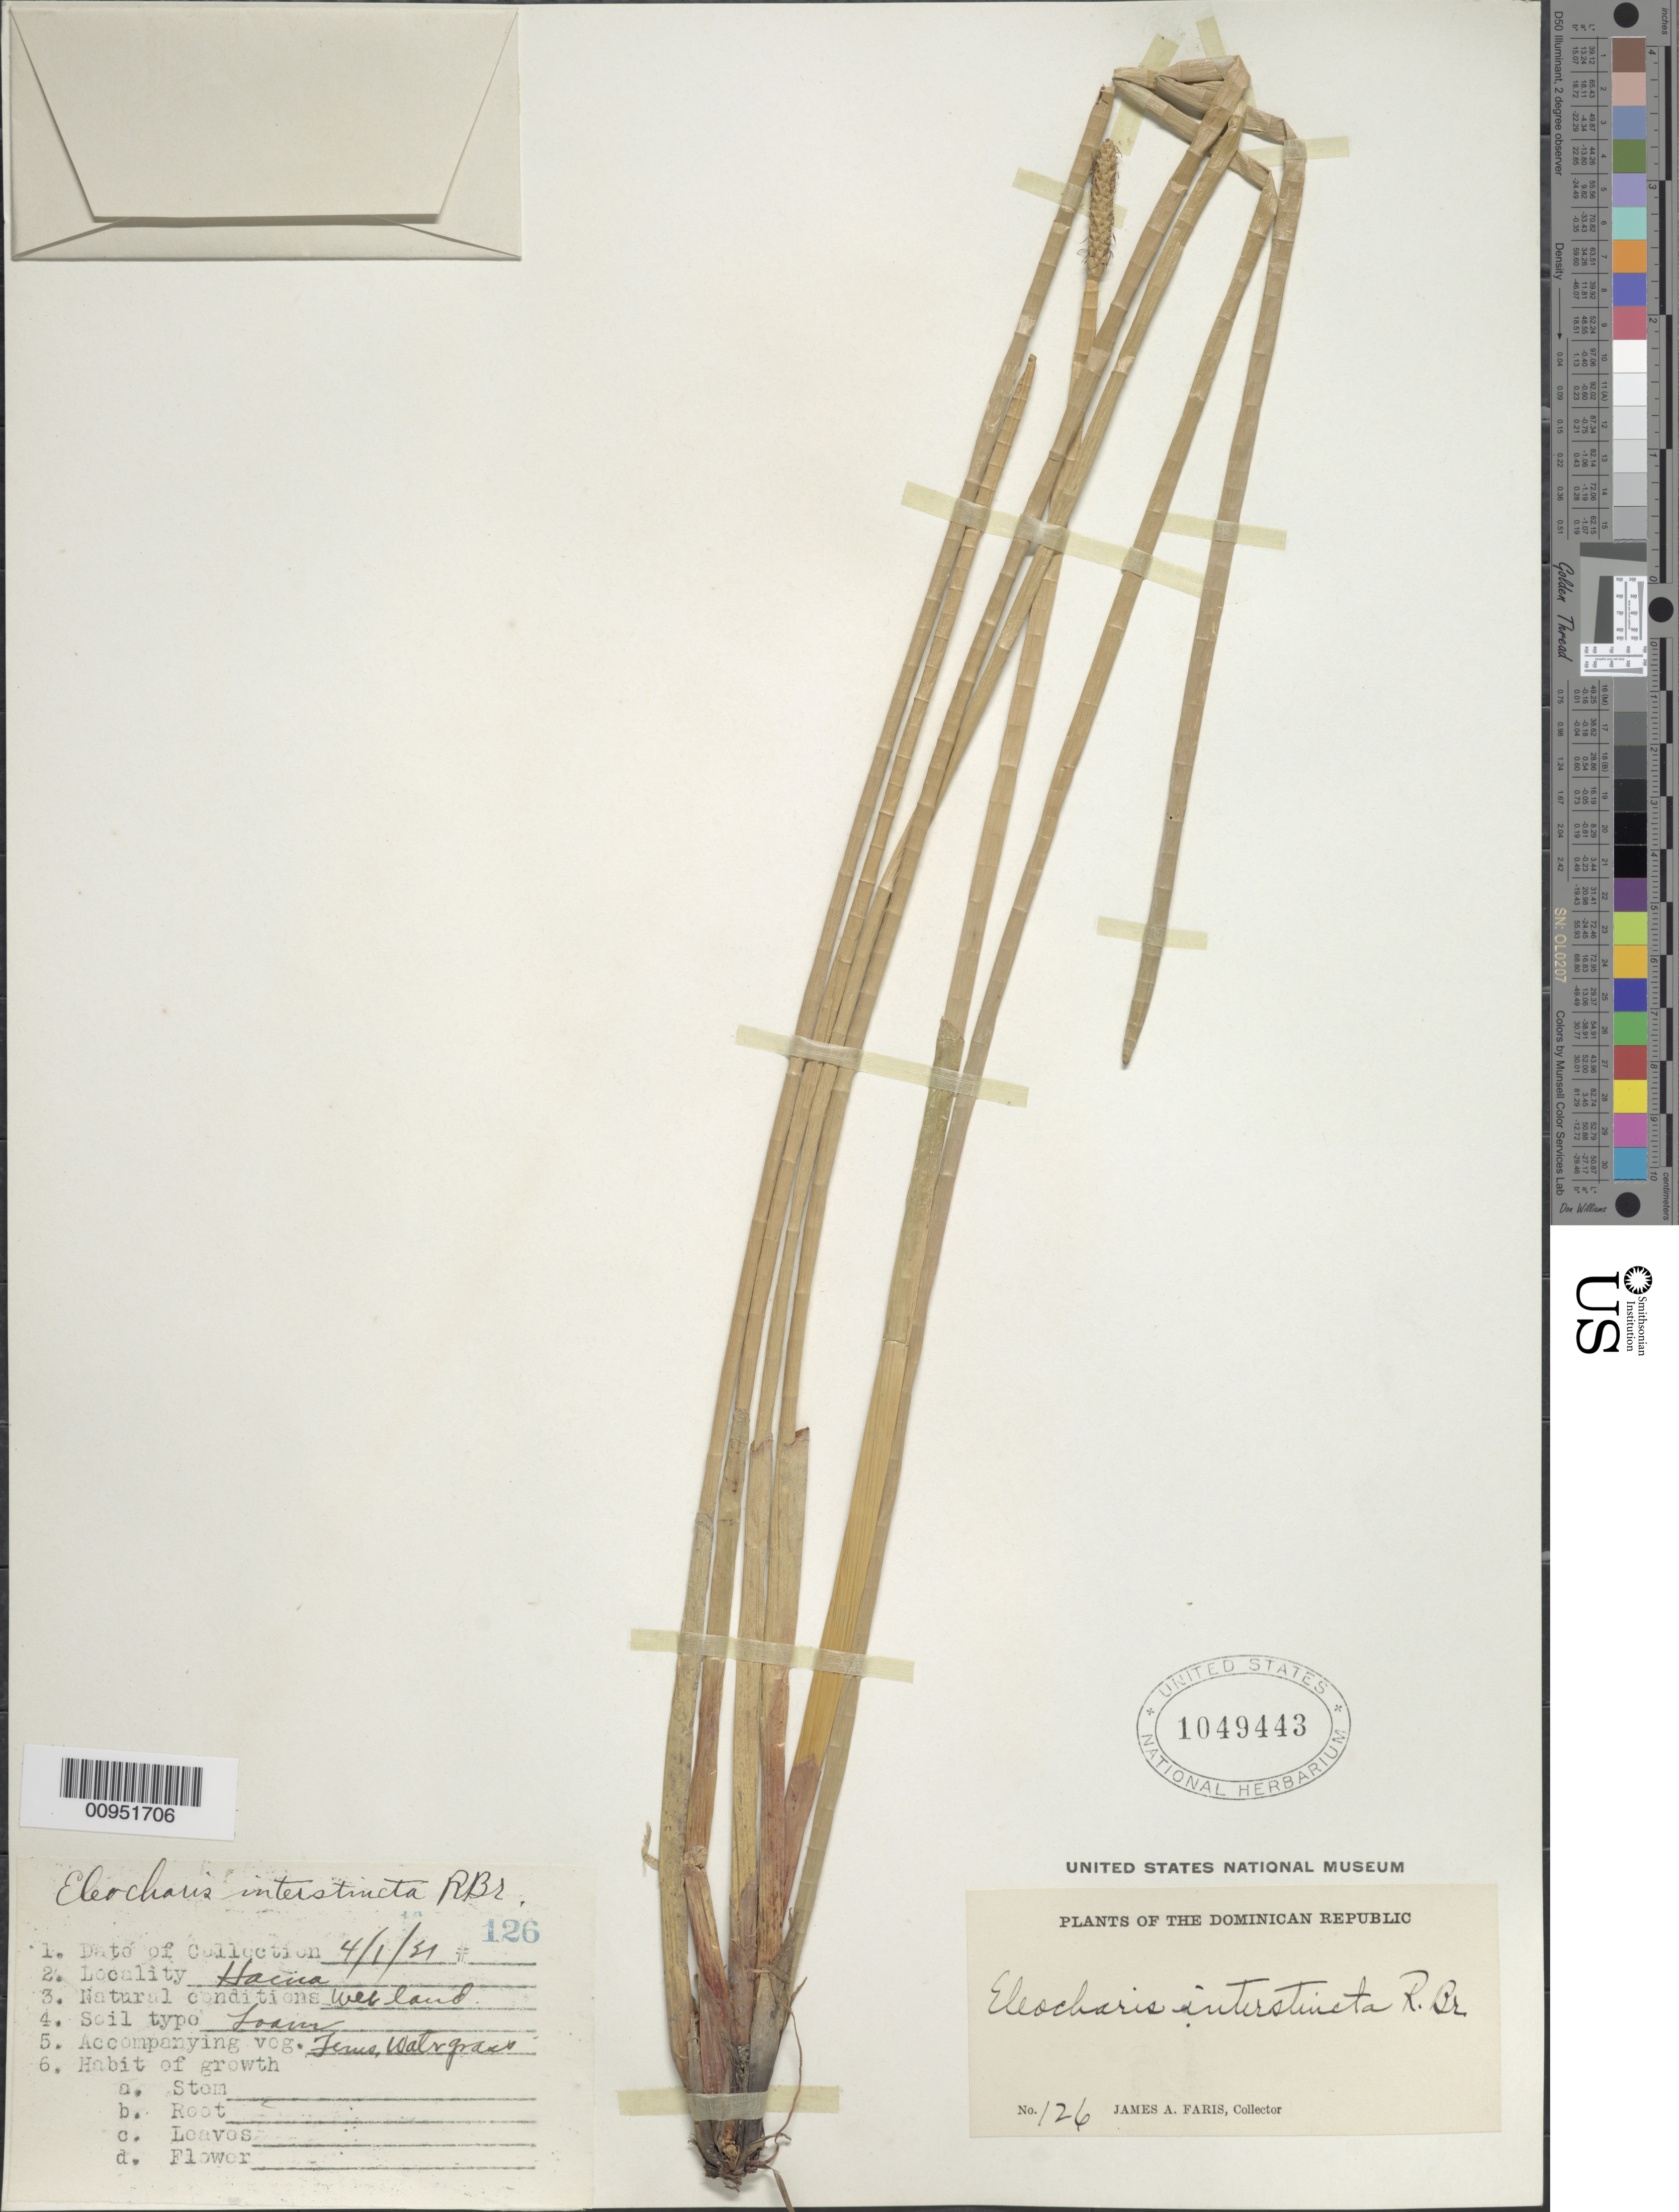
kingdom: Plantae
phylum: Tracheophyta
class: Liliopsida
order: Poales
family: Cyperaceae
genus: Eleocharis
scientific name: Eleocharis interstincta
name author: (Vahl) Roem. & Schult.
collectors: J. Faris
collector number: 126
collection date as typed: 01 Apr 1931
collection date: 1931-04-01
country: Dominican Republic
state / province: San Cristóbal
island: Hispaniola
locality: Haina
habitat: Wet land, loam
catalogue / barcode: US 1049443